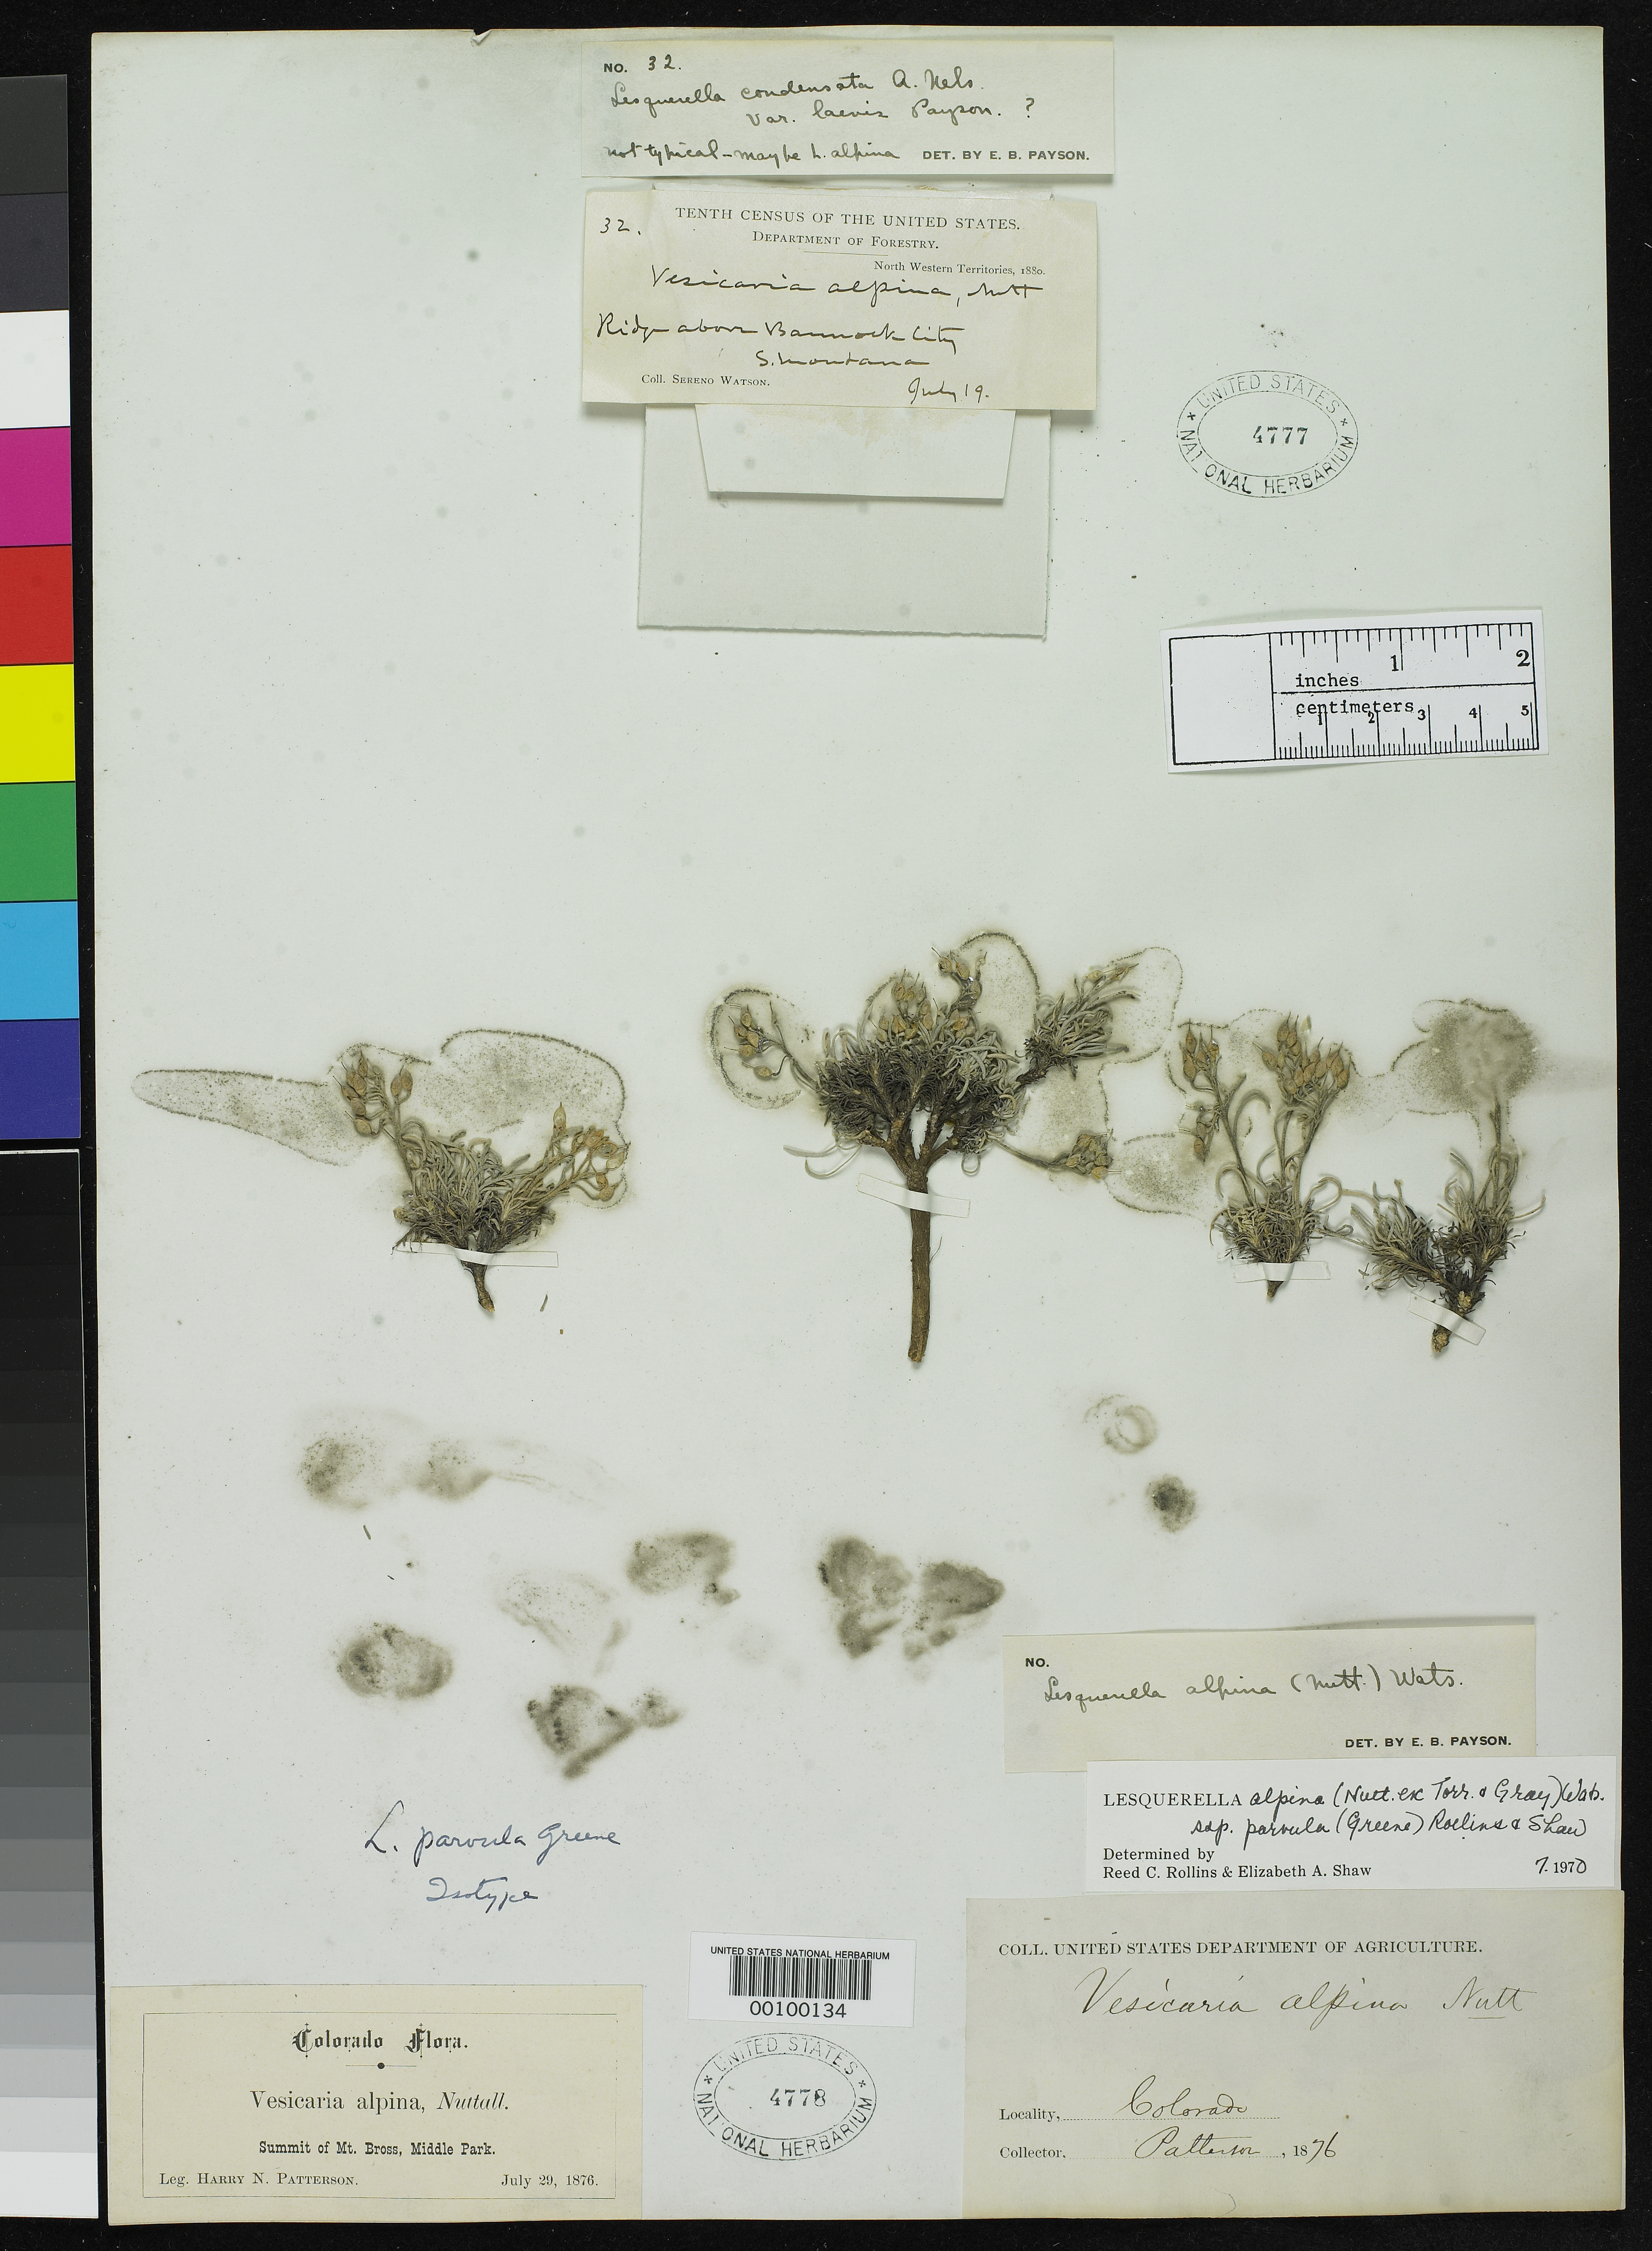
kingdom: Plantae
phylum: Tracheophyta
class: Magnoliopsida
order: Brassicales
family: Brassicaceae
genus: Lesquerella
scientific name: Lesquerella parvula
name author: Greene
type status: Isotype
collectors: H. N. Patterson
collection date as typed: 29 Jul 1876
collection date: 1876-07-29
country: United States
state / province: Colorado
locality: Summit of Mt. Bross, Middle Park.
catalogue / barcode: US 4778